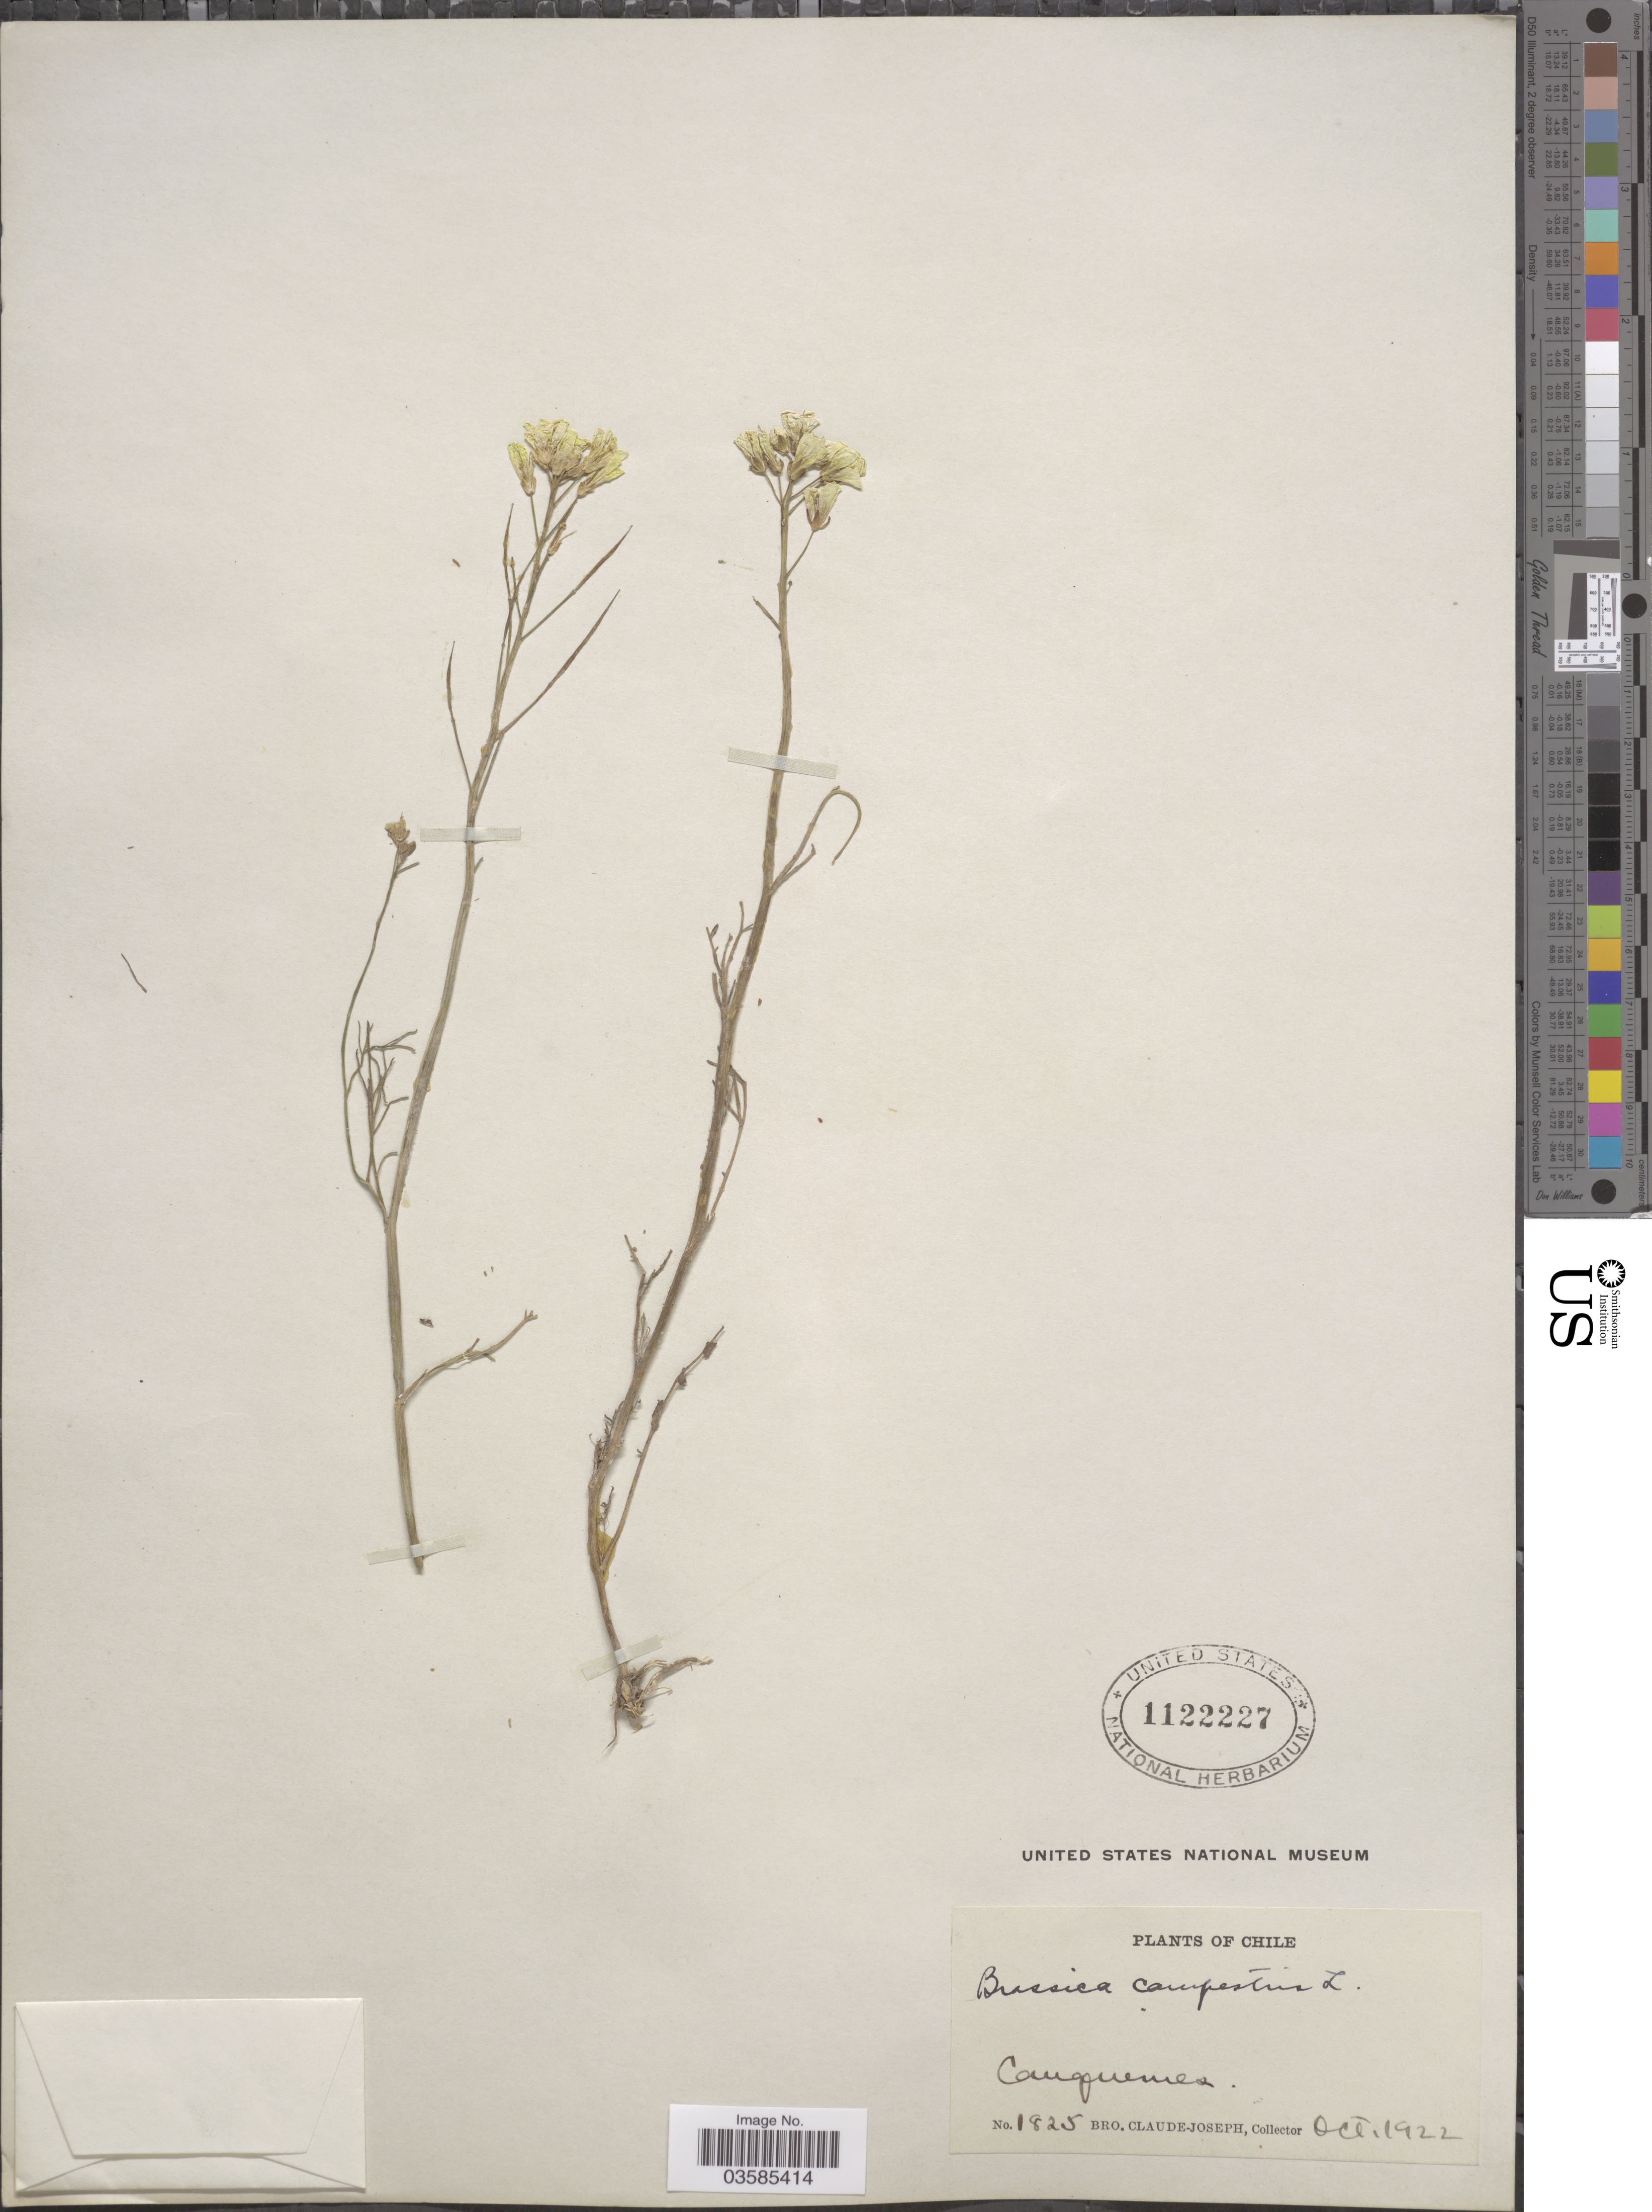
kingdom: Plantae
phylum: Tracheophyta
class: Magnoliopsida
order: Brassicales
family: Brassicaceae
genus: Brassica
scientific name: Brassica campestris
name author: L.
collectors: Bro. Claude-Joseph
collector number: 1825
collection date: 1922-10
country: Chile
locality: Cauquenes.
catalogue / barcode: US 1122227